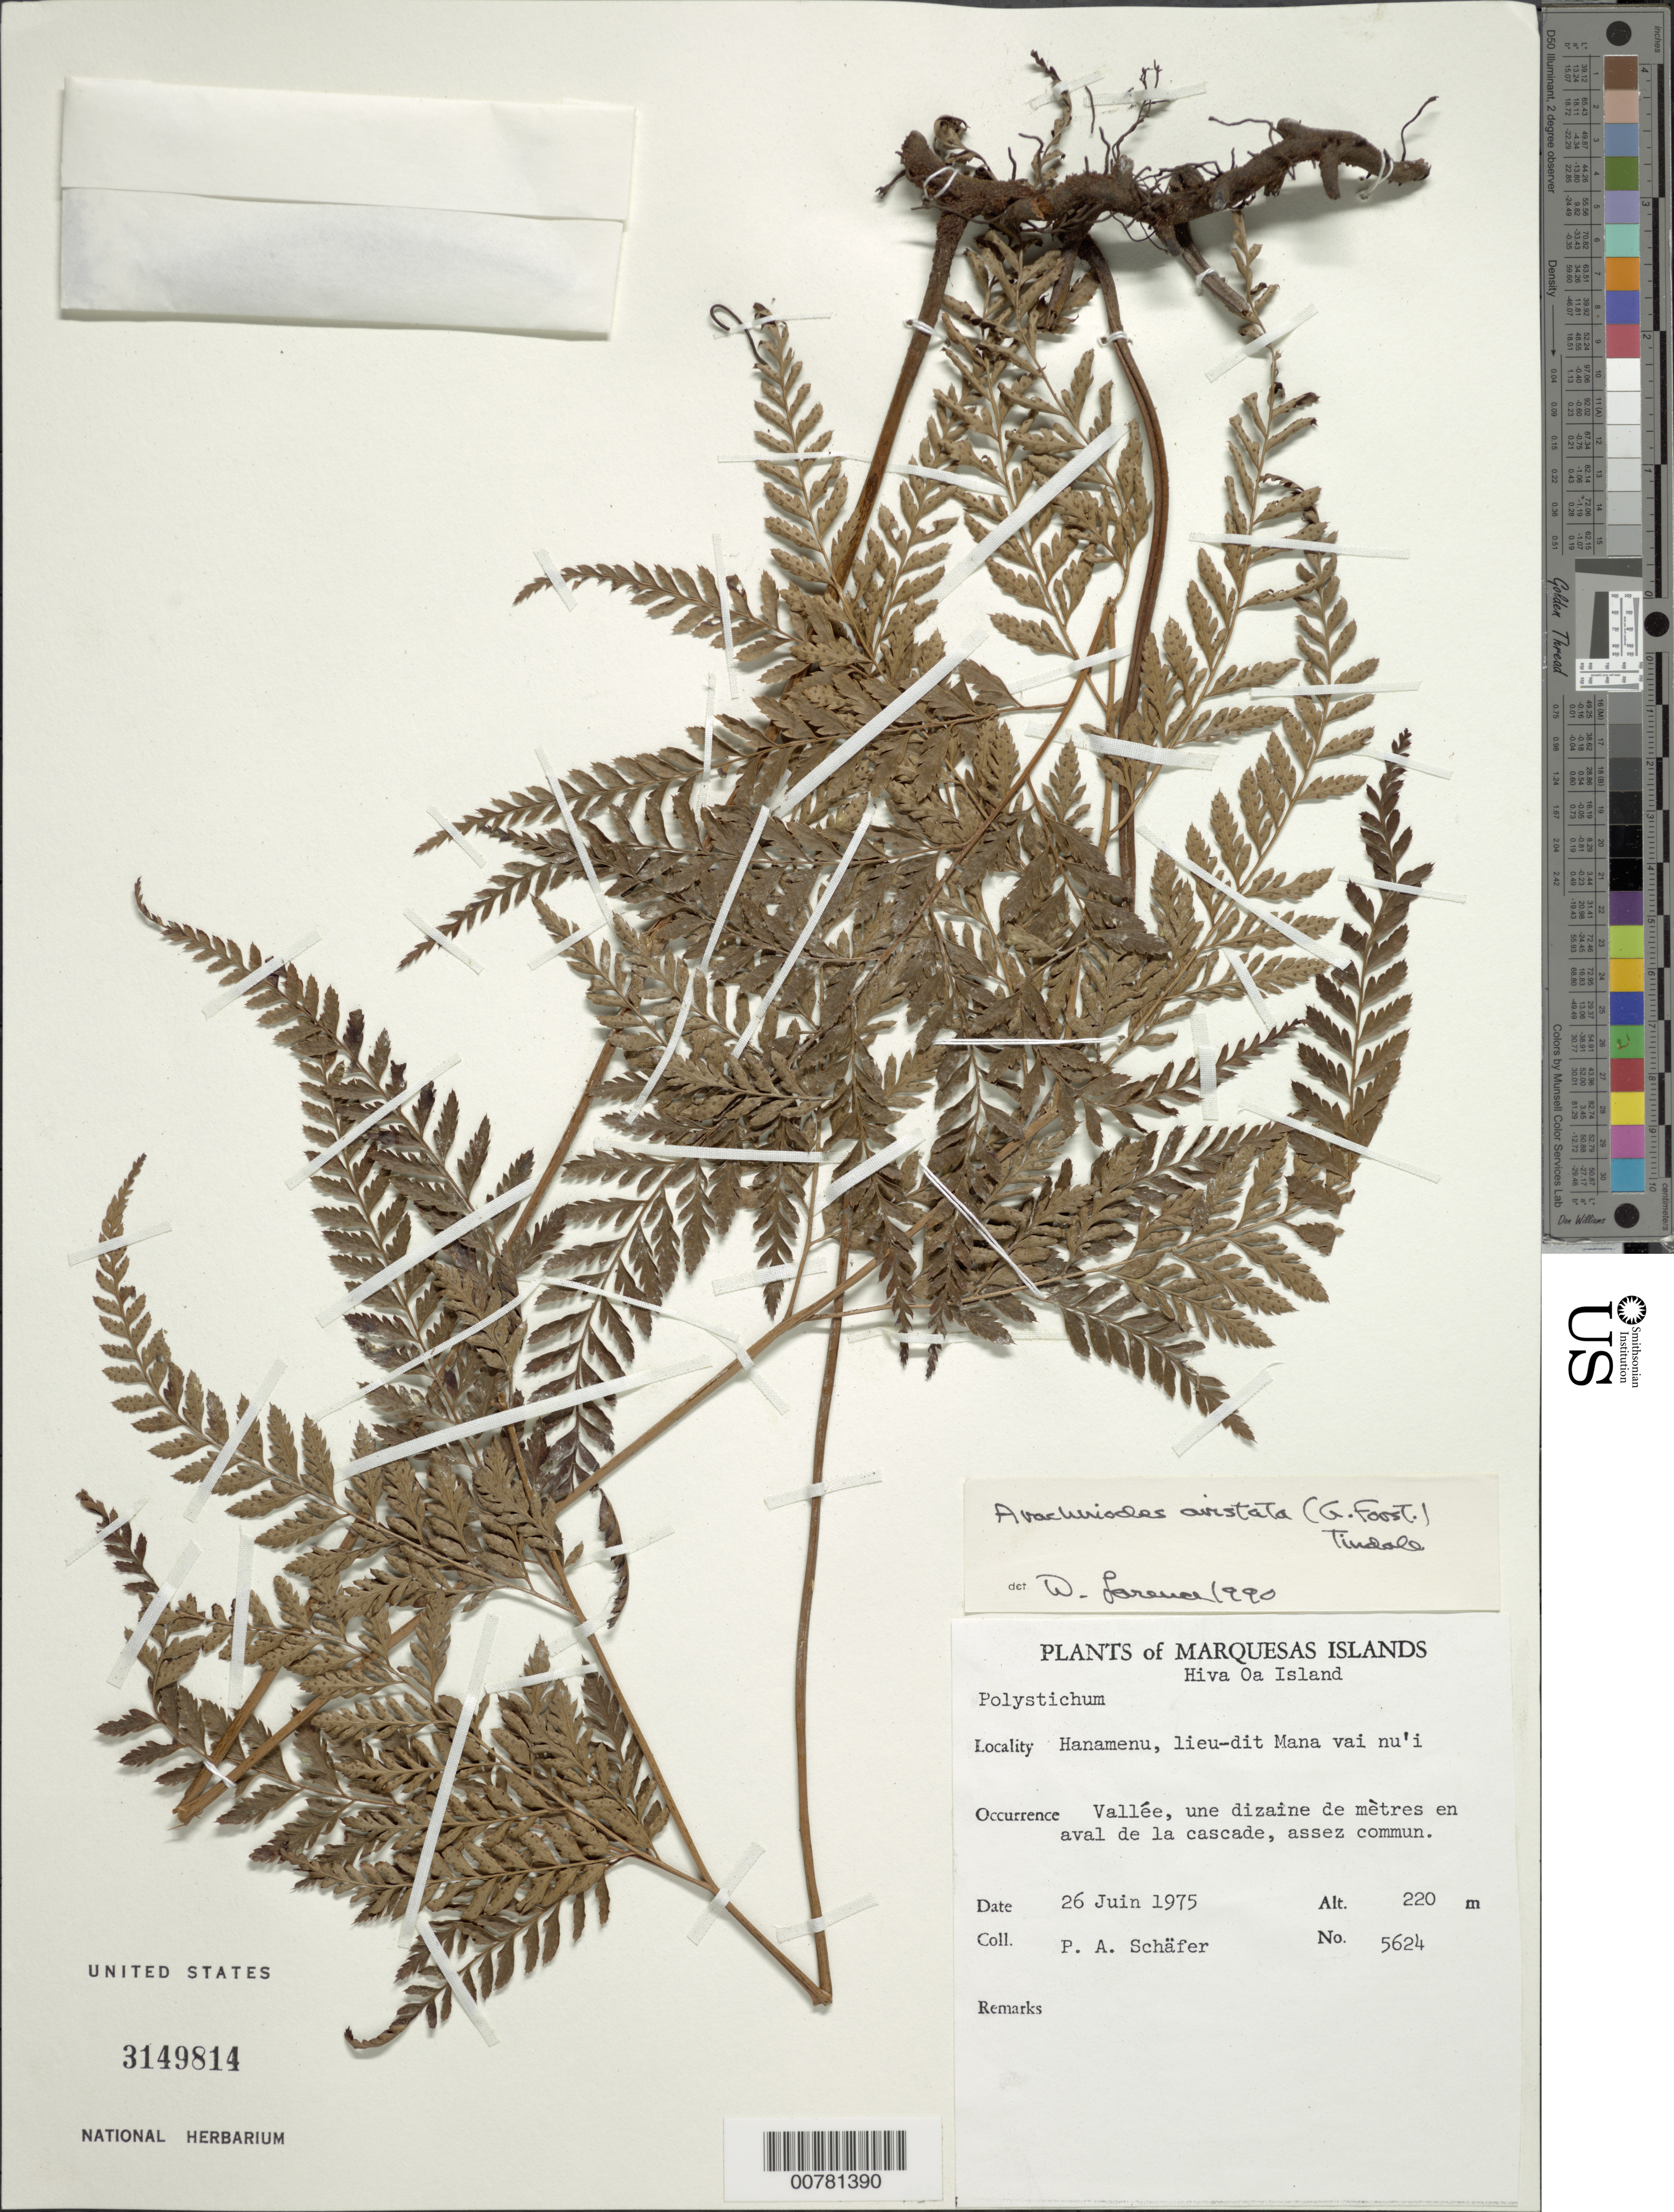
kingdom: Plantae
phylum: Tracheophyta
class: Polypodiopsida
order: Polypodiales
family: Dryopteridaceae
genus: Arachniodes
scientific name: Arachniodes aristata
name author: (G. Forst.) Tindale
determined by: Lorence, David H., (PTBG), National Tropical Botanical Garden (UNITED STATES)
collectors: P. A. Schäfer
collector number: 5624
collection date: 1975-06-26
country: French Polynesia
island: Hiva Oa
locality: Hanamenu, lieu-dit Mana vai nu'i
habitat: Vallée, une dizaine de mètres en aval de la cascade; assez commun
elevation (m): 220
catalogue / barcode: US 3149814